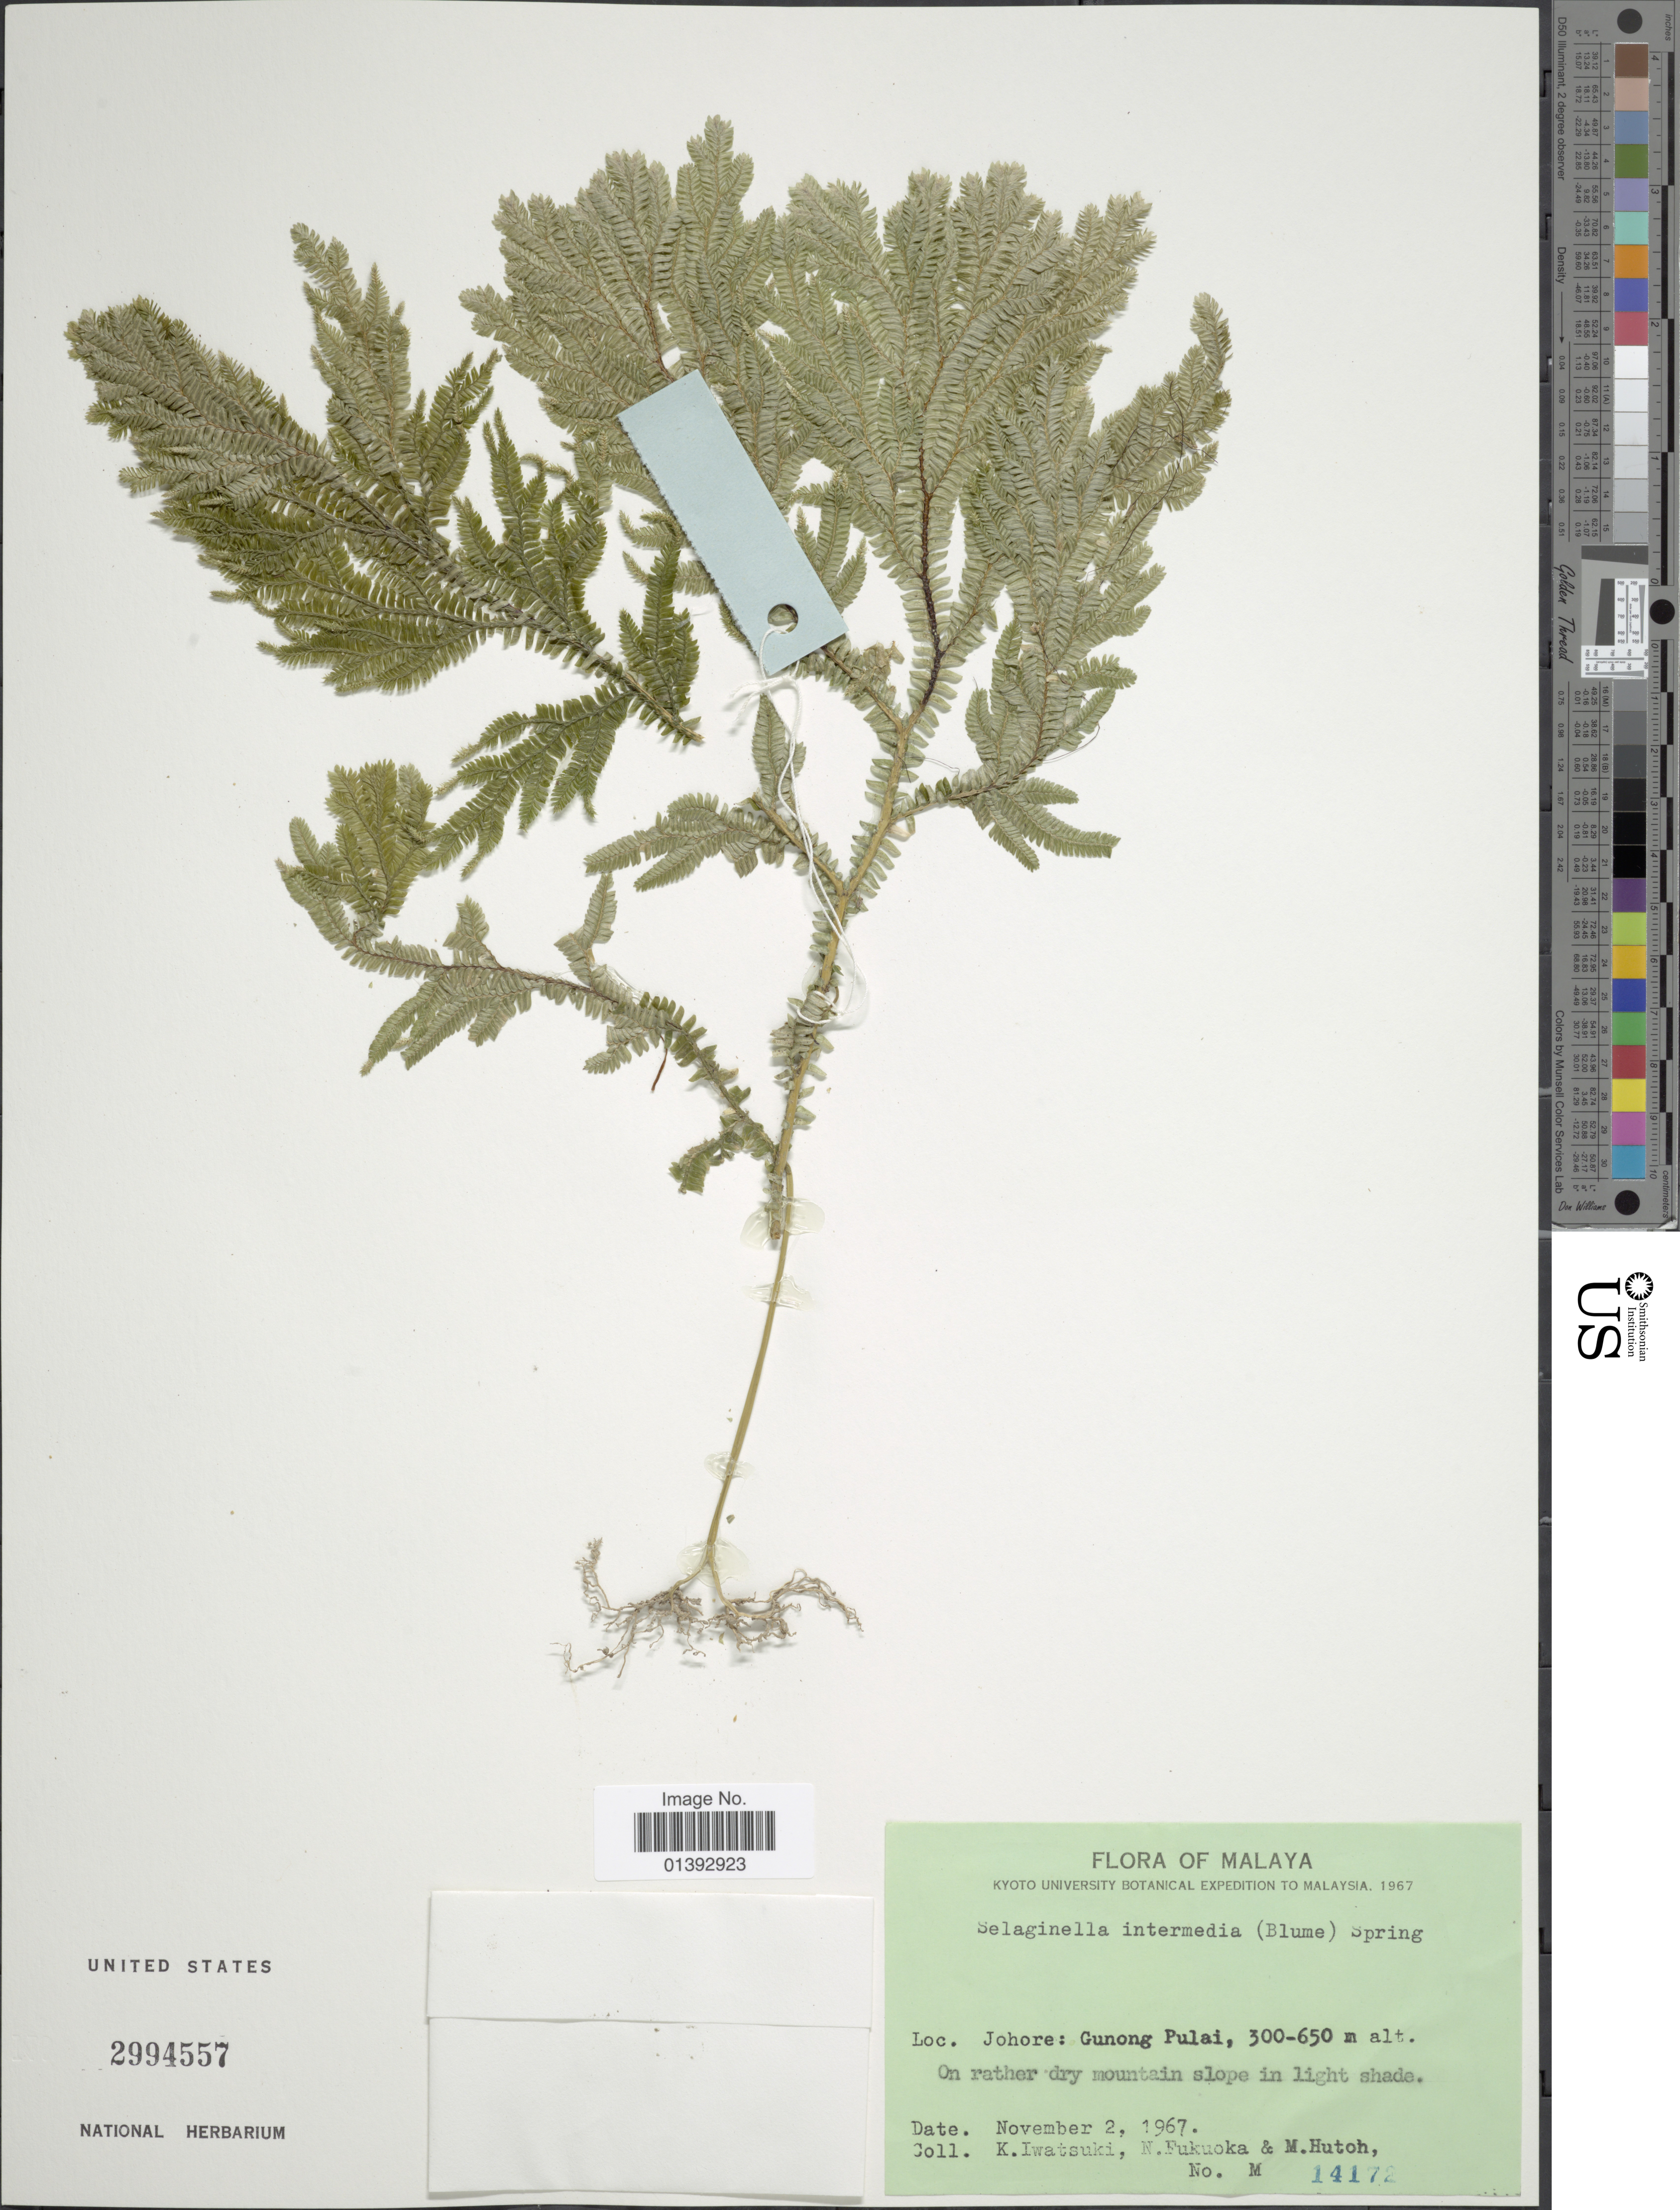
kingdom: Plantae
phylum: Tracheophyta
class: Lycopodiopsida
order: Selaginellales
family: Selaginellaceae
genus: Selaginella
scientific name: Selaginella intermedia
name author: (Blume) Spring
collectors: K. Iwatsuki, N. Fukuoka & M. Hutoh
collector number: M14172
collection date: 1967-11-02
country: Malaysia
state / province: Johor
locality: Gunong Pulai, on rather dry mountain slope in light shade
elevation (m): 300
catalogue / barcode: US 2994557